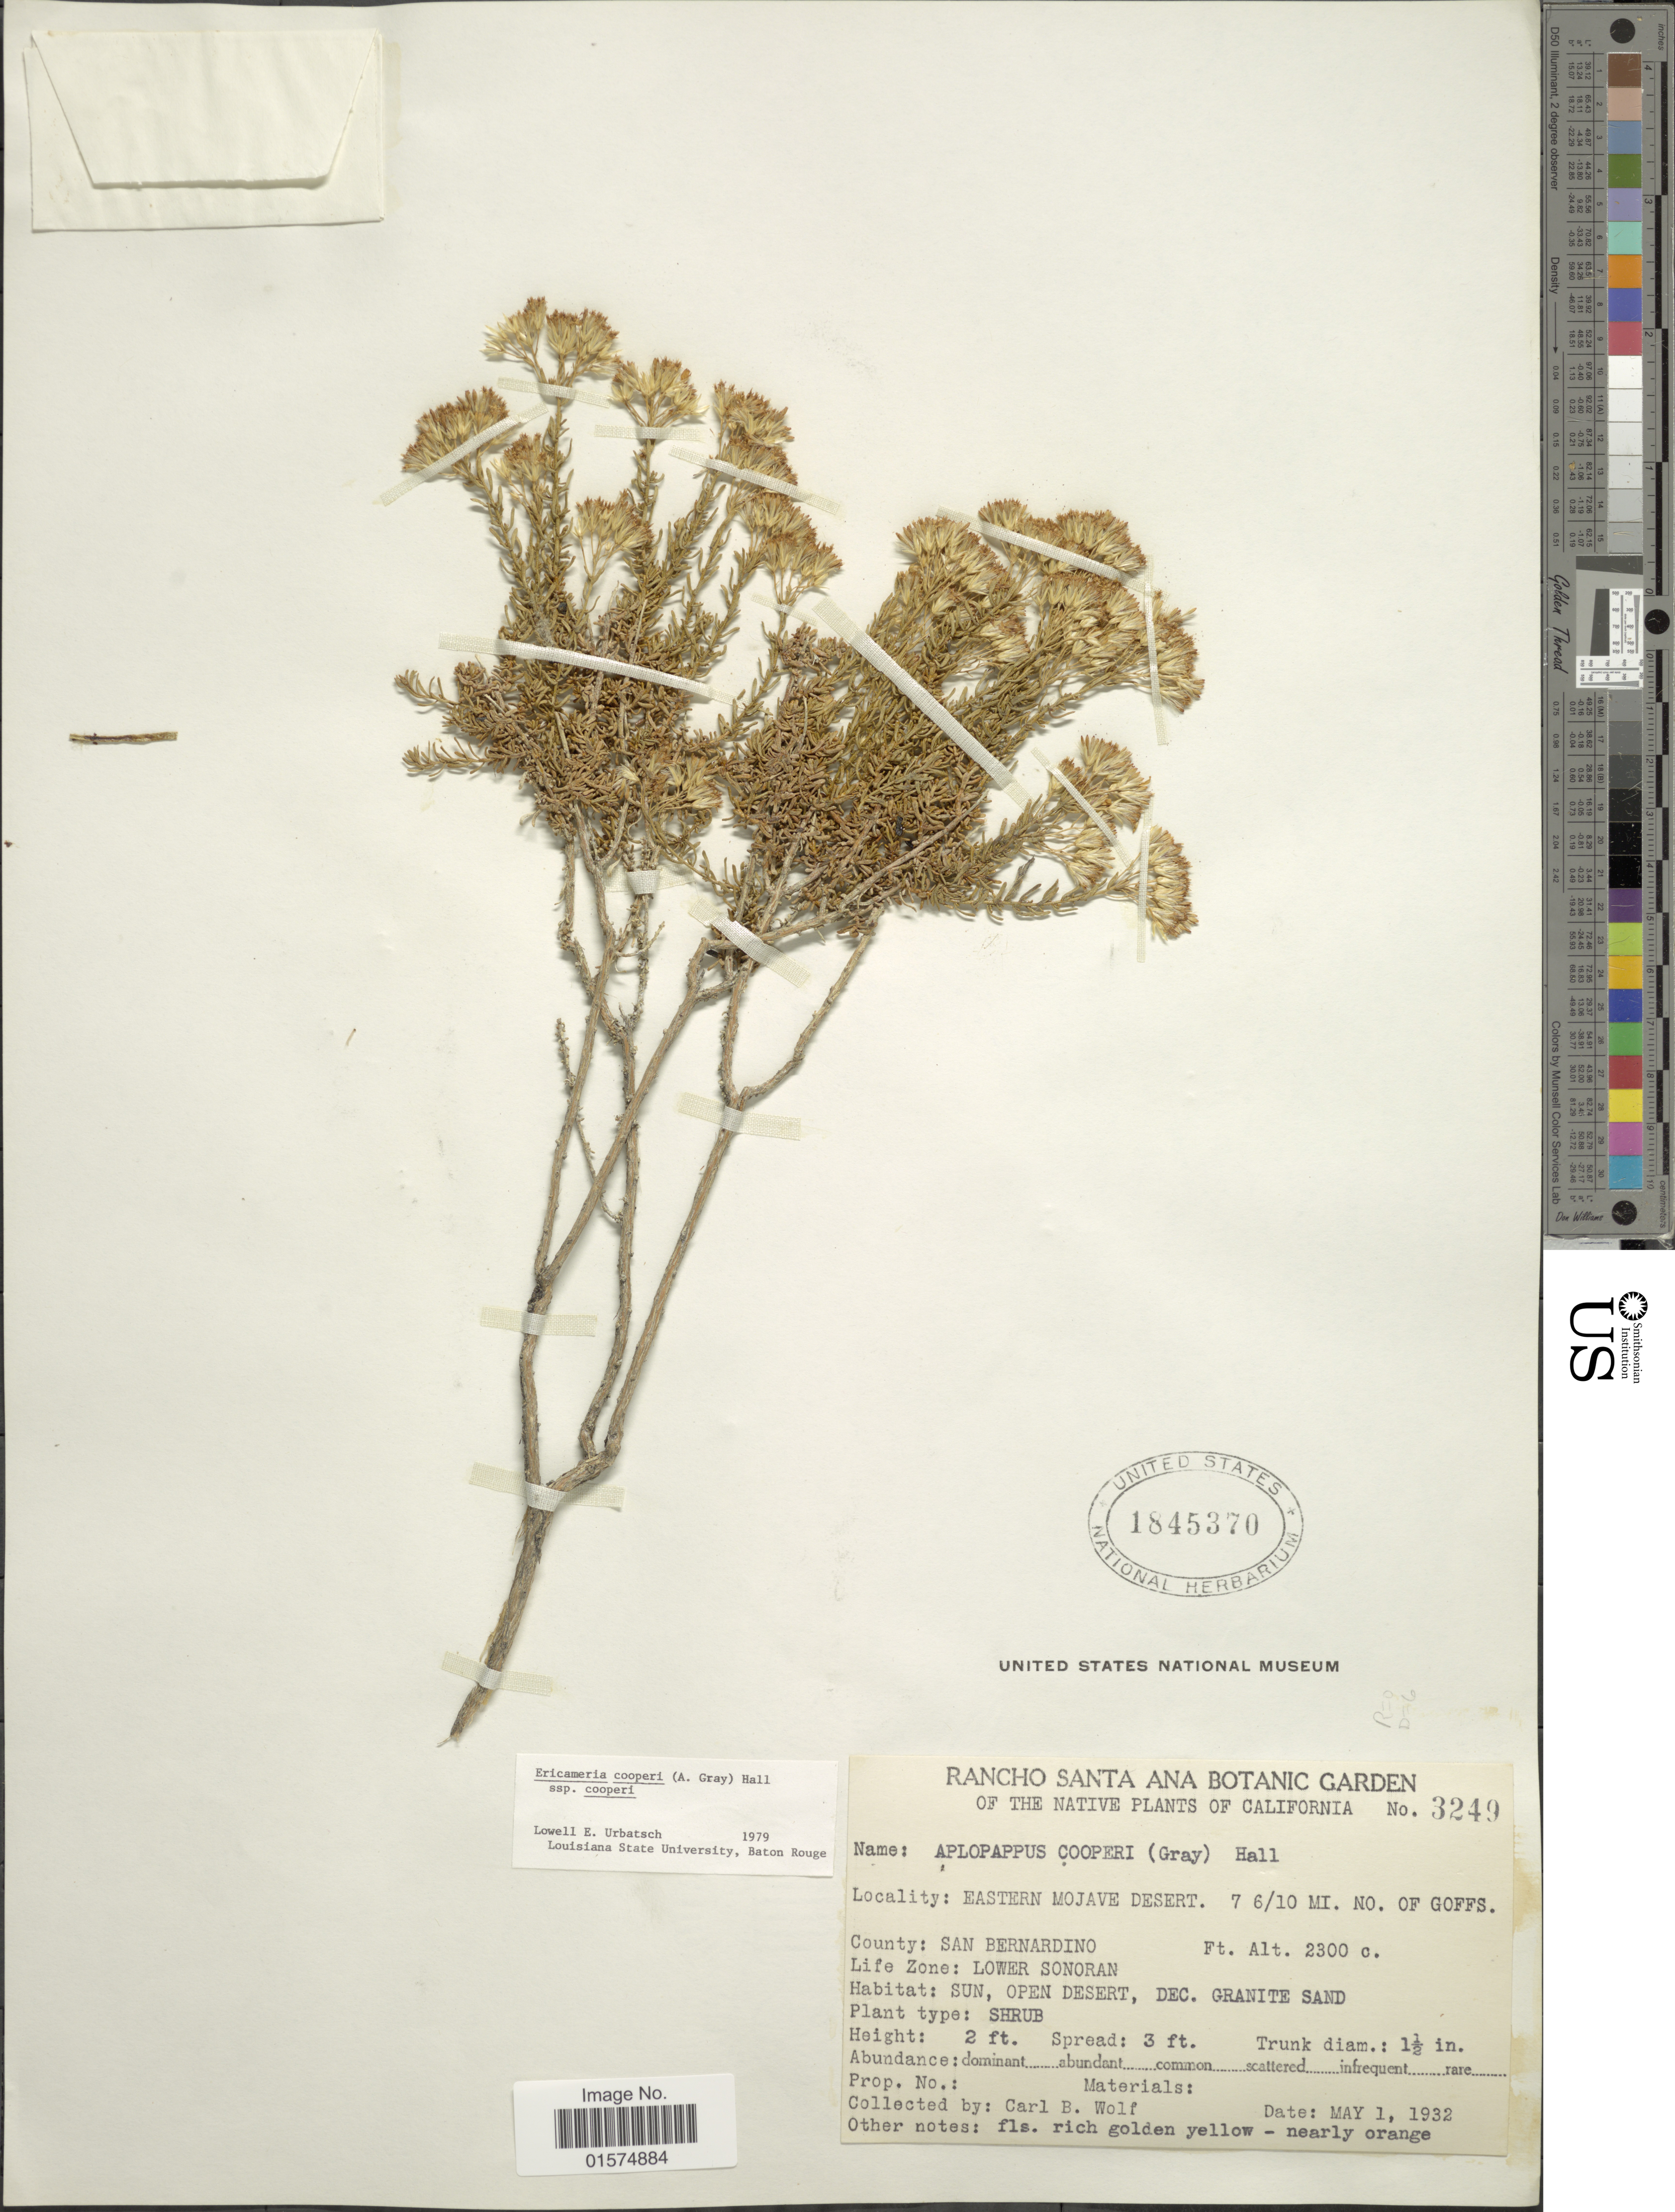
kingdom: Plantae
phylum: Tracheophyta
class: Magnoliopsida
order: Asterales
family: Asteraceae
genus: Ericameria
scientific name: Ericameria cooperi var. cooperi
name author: (A. Gray) Hall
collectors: C. B. Wolf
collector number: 3249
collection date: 1932-05-01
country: United States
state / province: California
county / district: San Bernardino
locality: Eastern Mojave Desert. 7 6/10 MI. No. of Goffs. County: San Bernardino. Life Zone: Lower Sonoran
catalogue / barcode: US 1845370